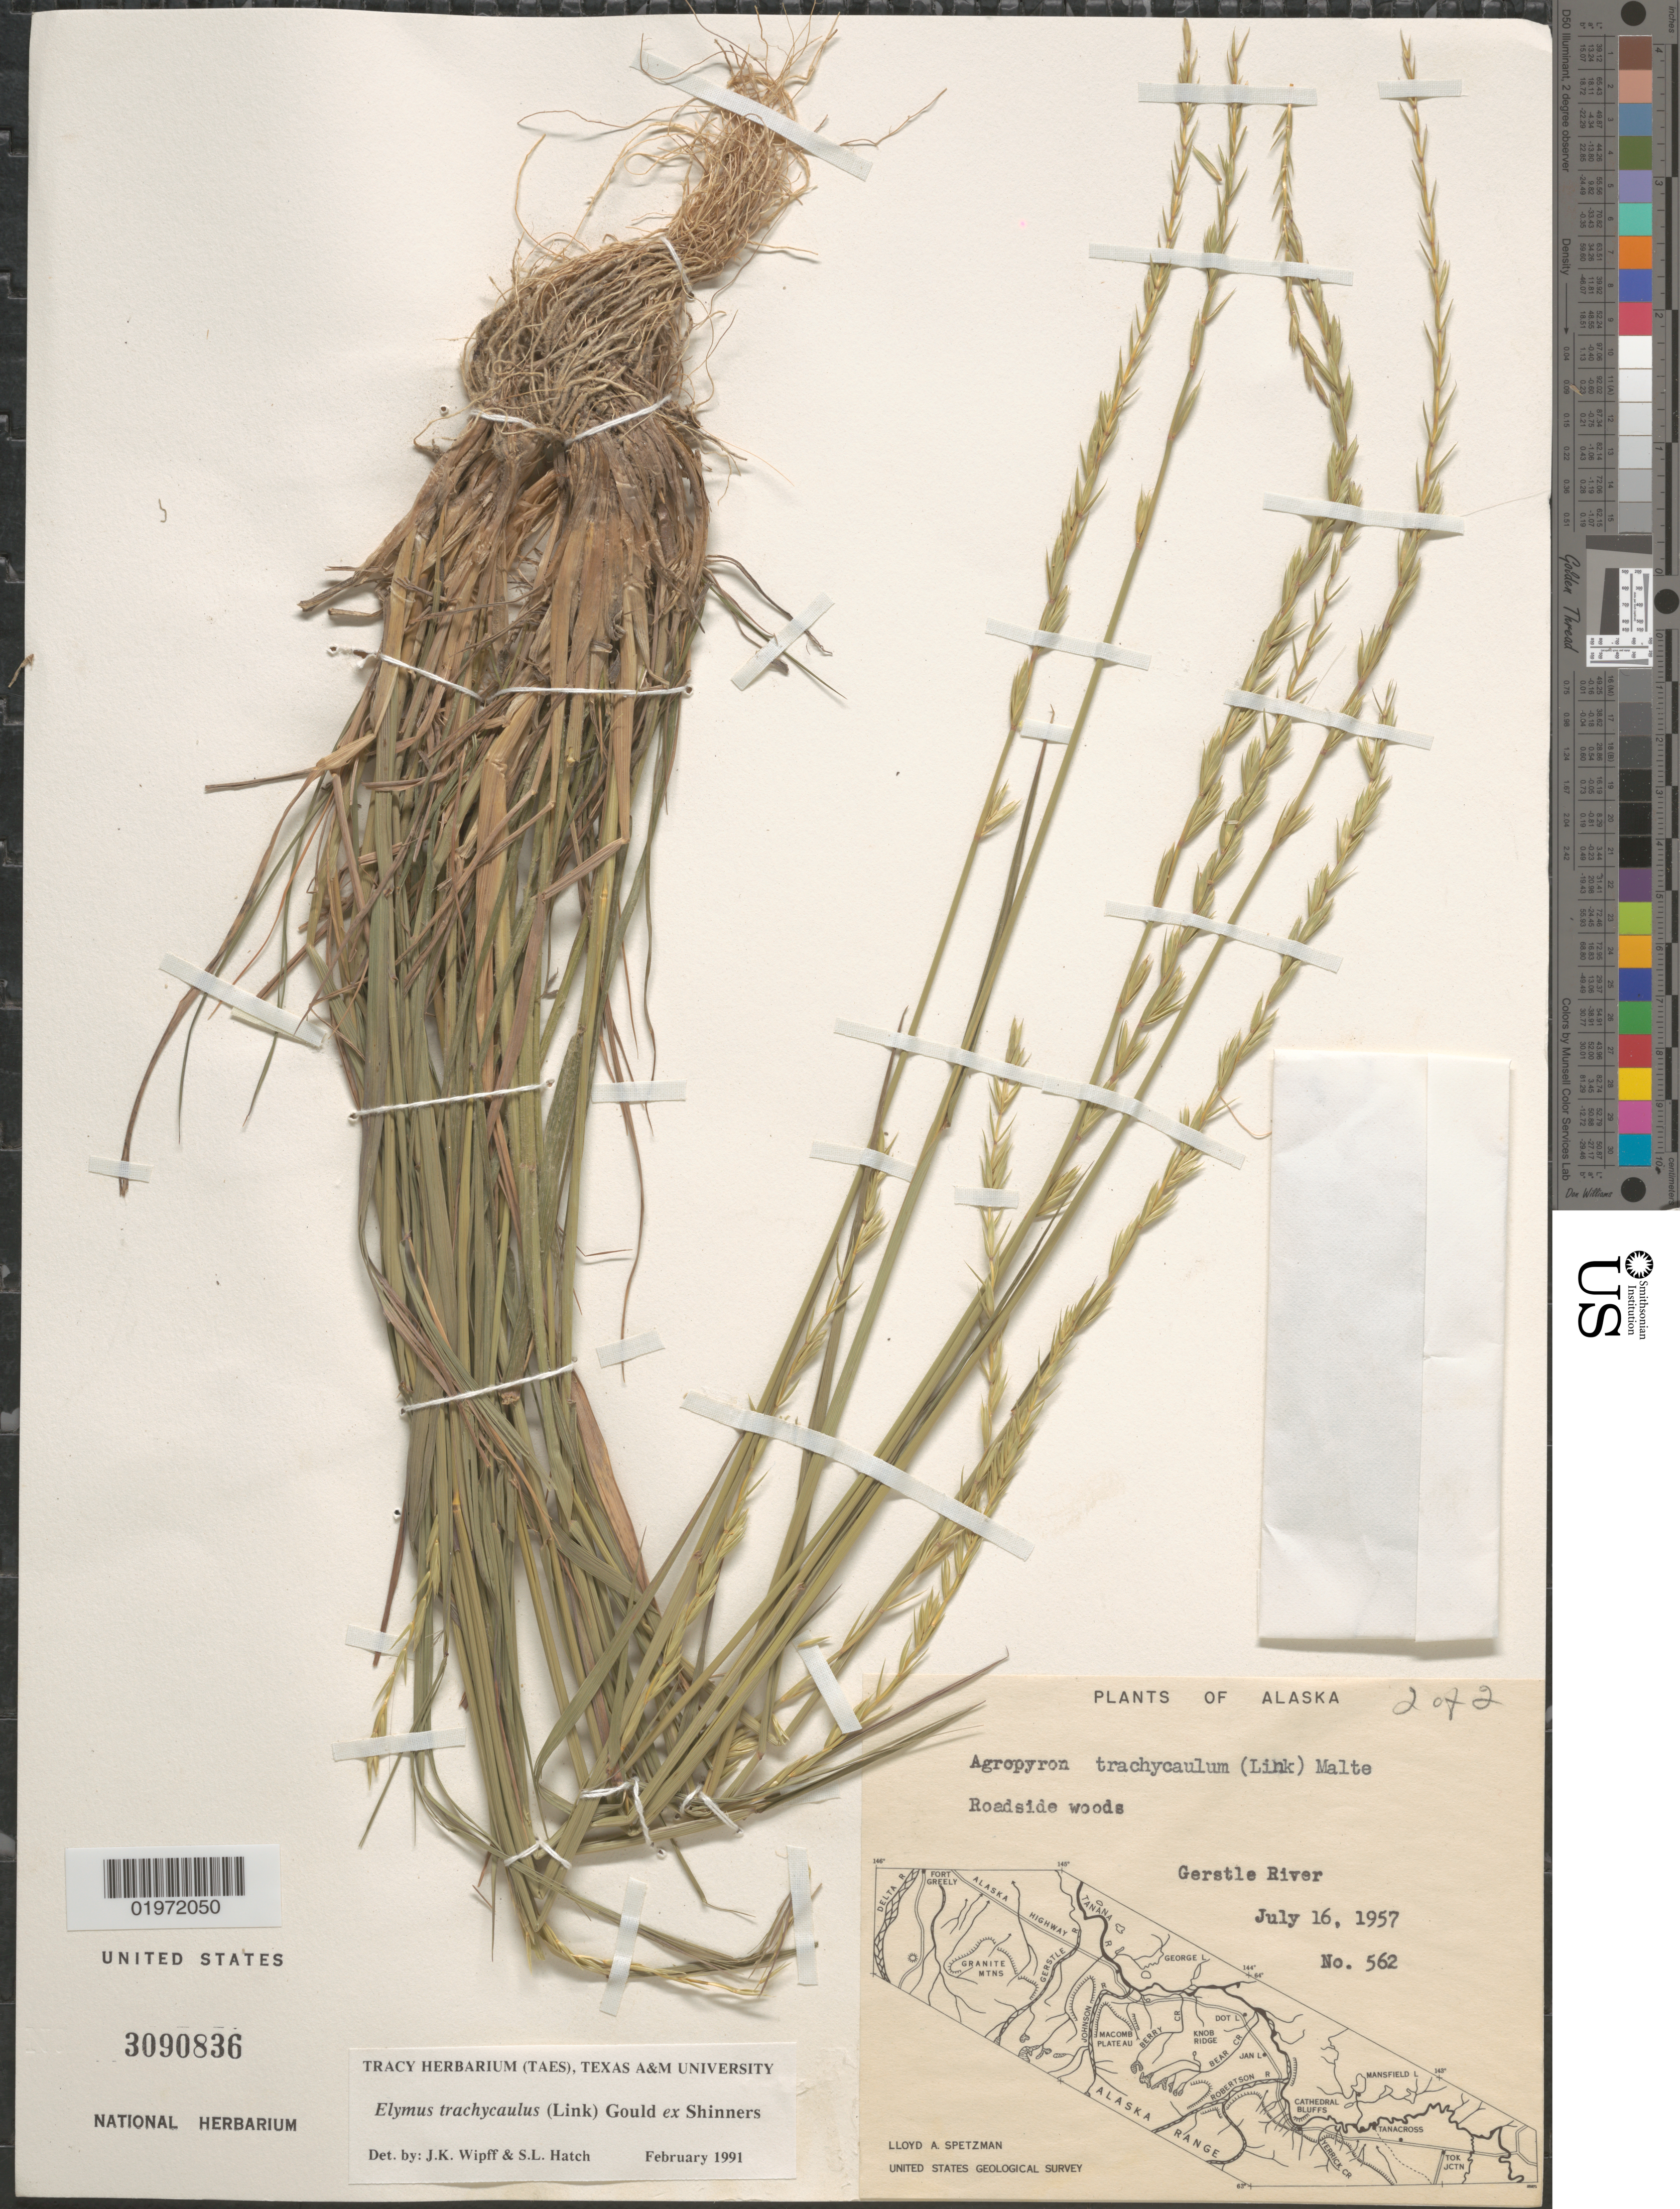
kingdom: Plantae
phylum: Tracheophyta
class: Liliopsida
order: Poales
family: Poaceae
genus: Elymus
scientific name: Elymus trachycaulus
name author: (Link) Gould ex Shinners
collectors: L. Spetzman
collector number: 562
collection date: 1957-07-16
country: United States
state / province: Alaska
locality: Gerstle River. United States Geological Survey.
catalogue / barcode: US 3090836